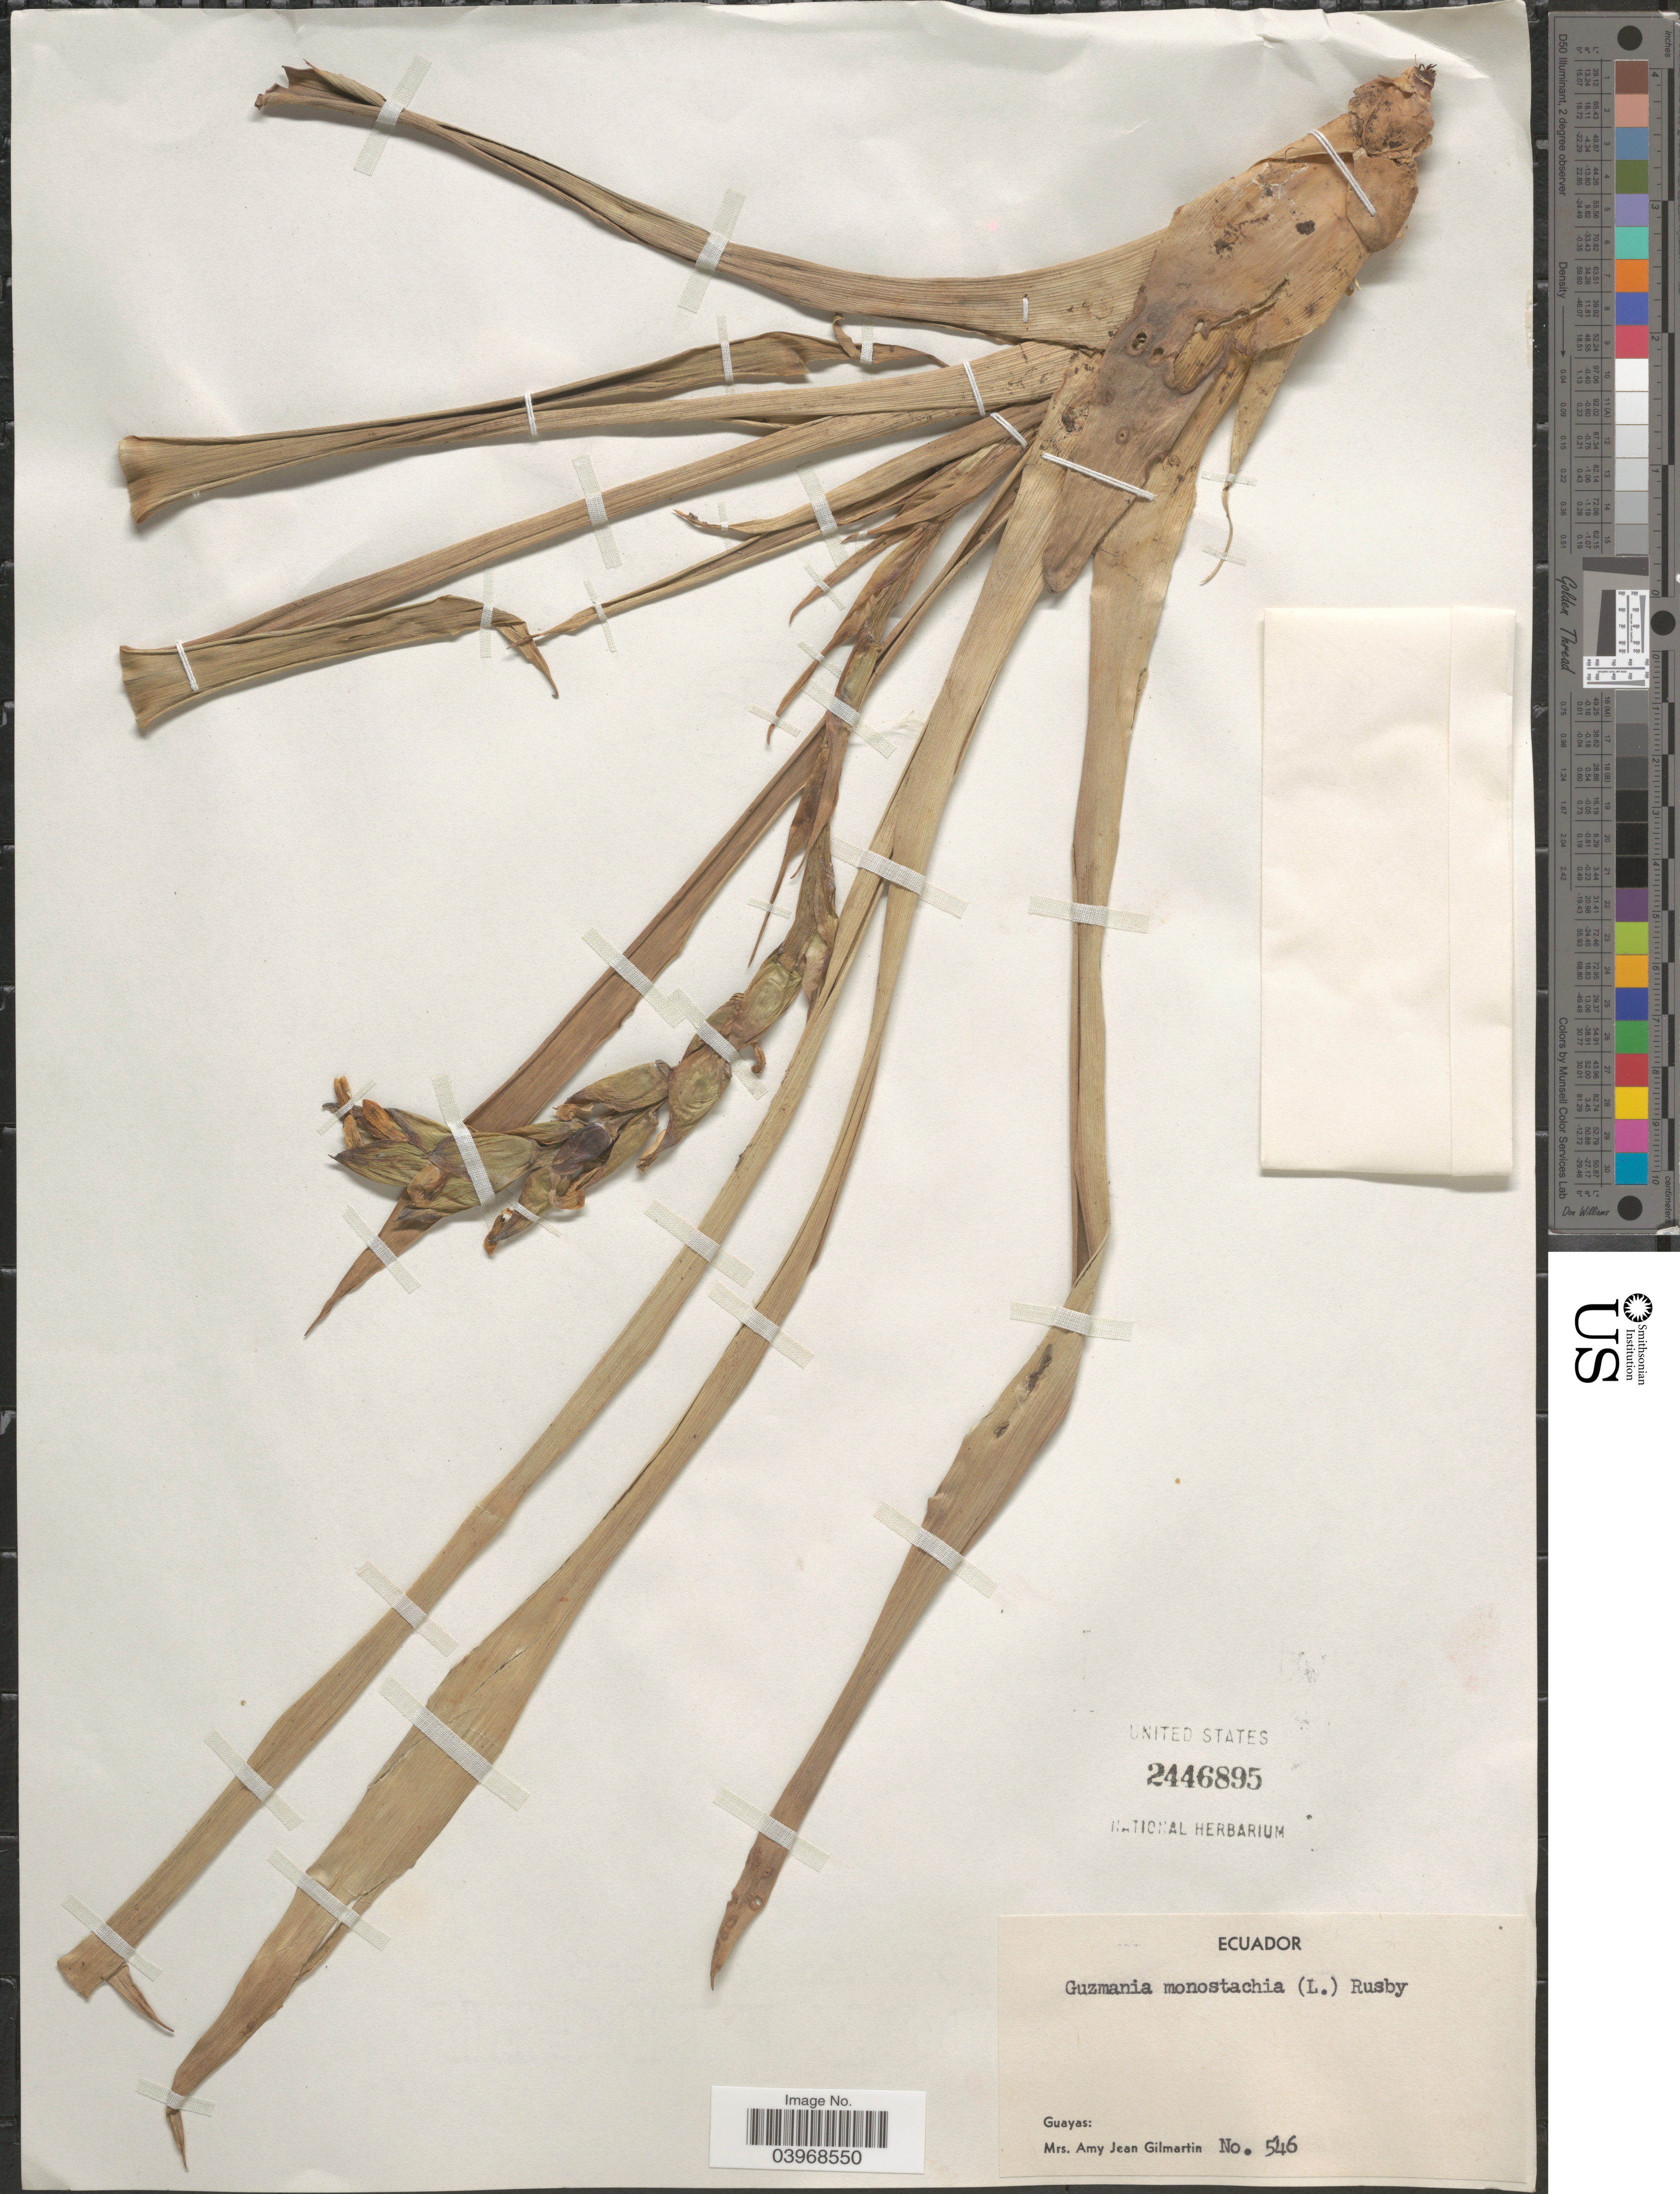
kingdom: Plantae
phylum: Tracheophyta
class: Liliopsida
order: Poales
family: Bromeliaceae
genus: Guzmania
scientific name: Guzmania monostachia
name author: (L.) Rusby ex Mez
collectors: A. J. Gilmartin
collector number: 546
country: Ecuador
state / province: Guayas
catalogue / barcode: US 2446895